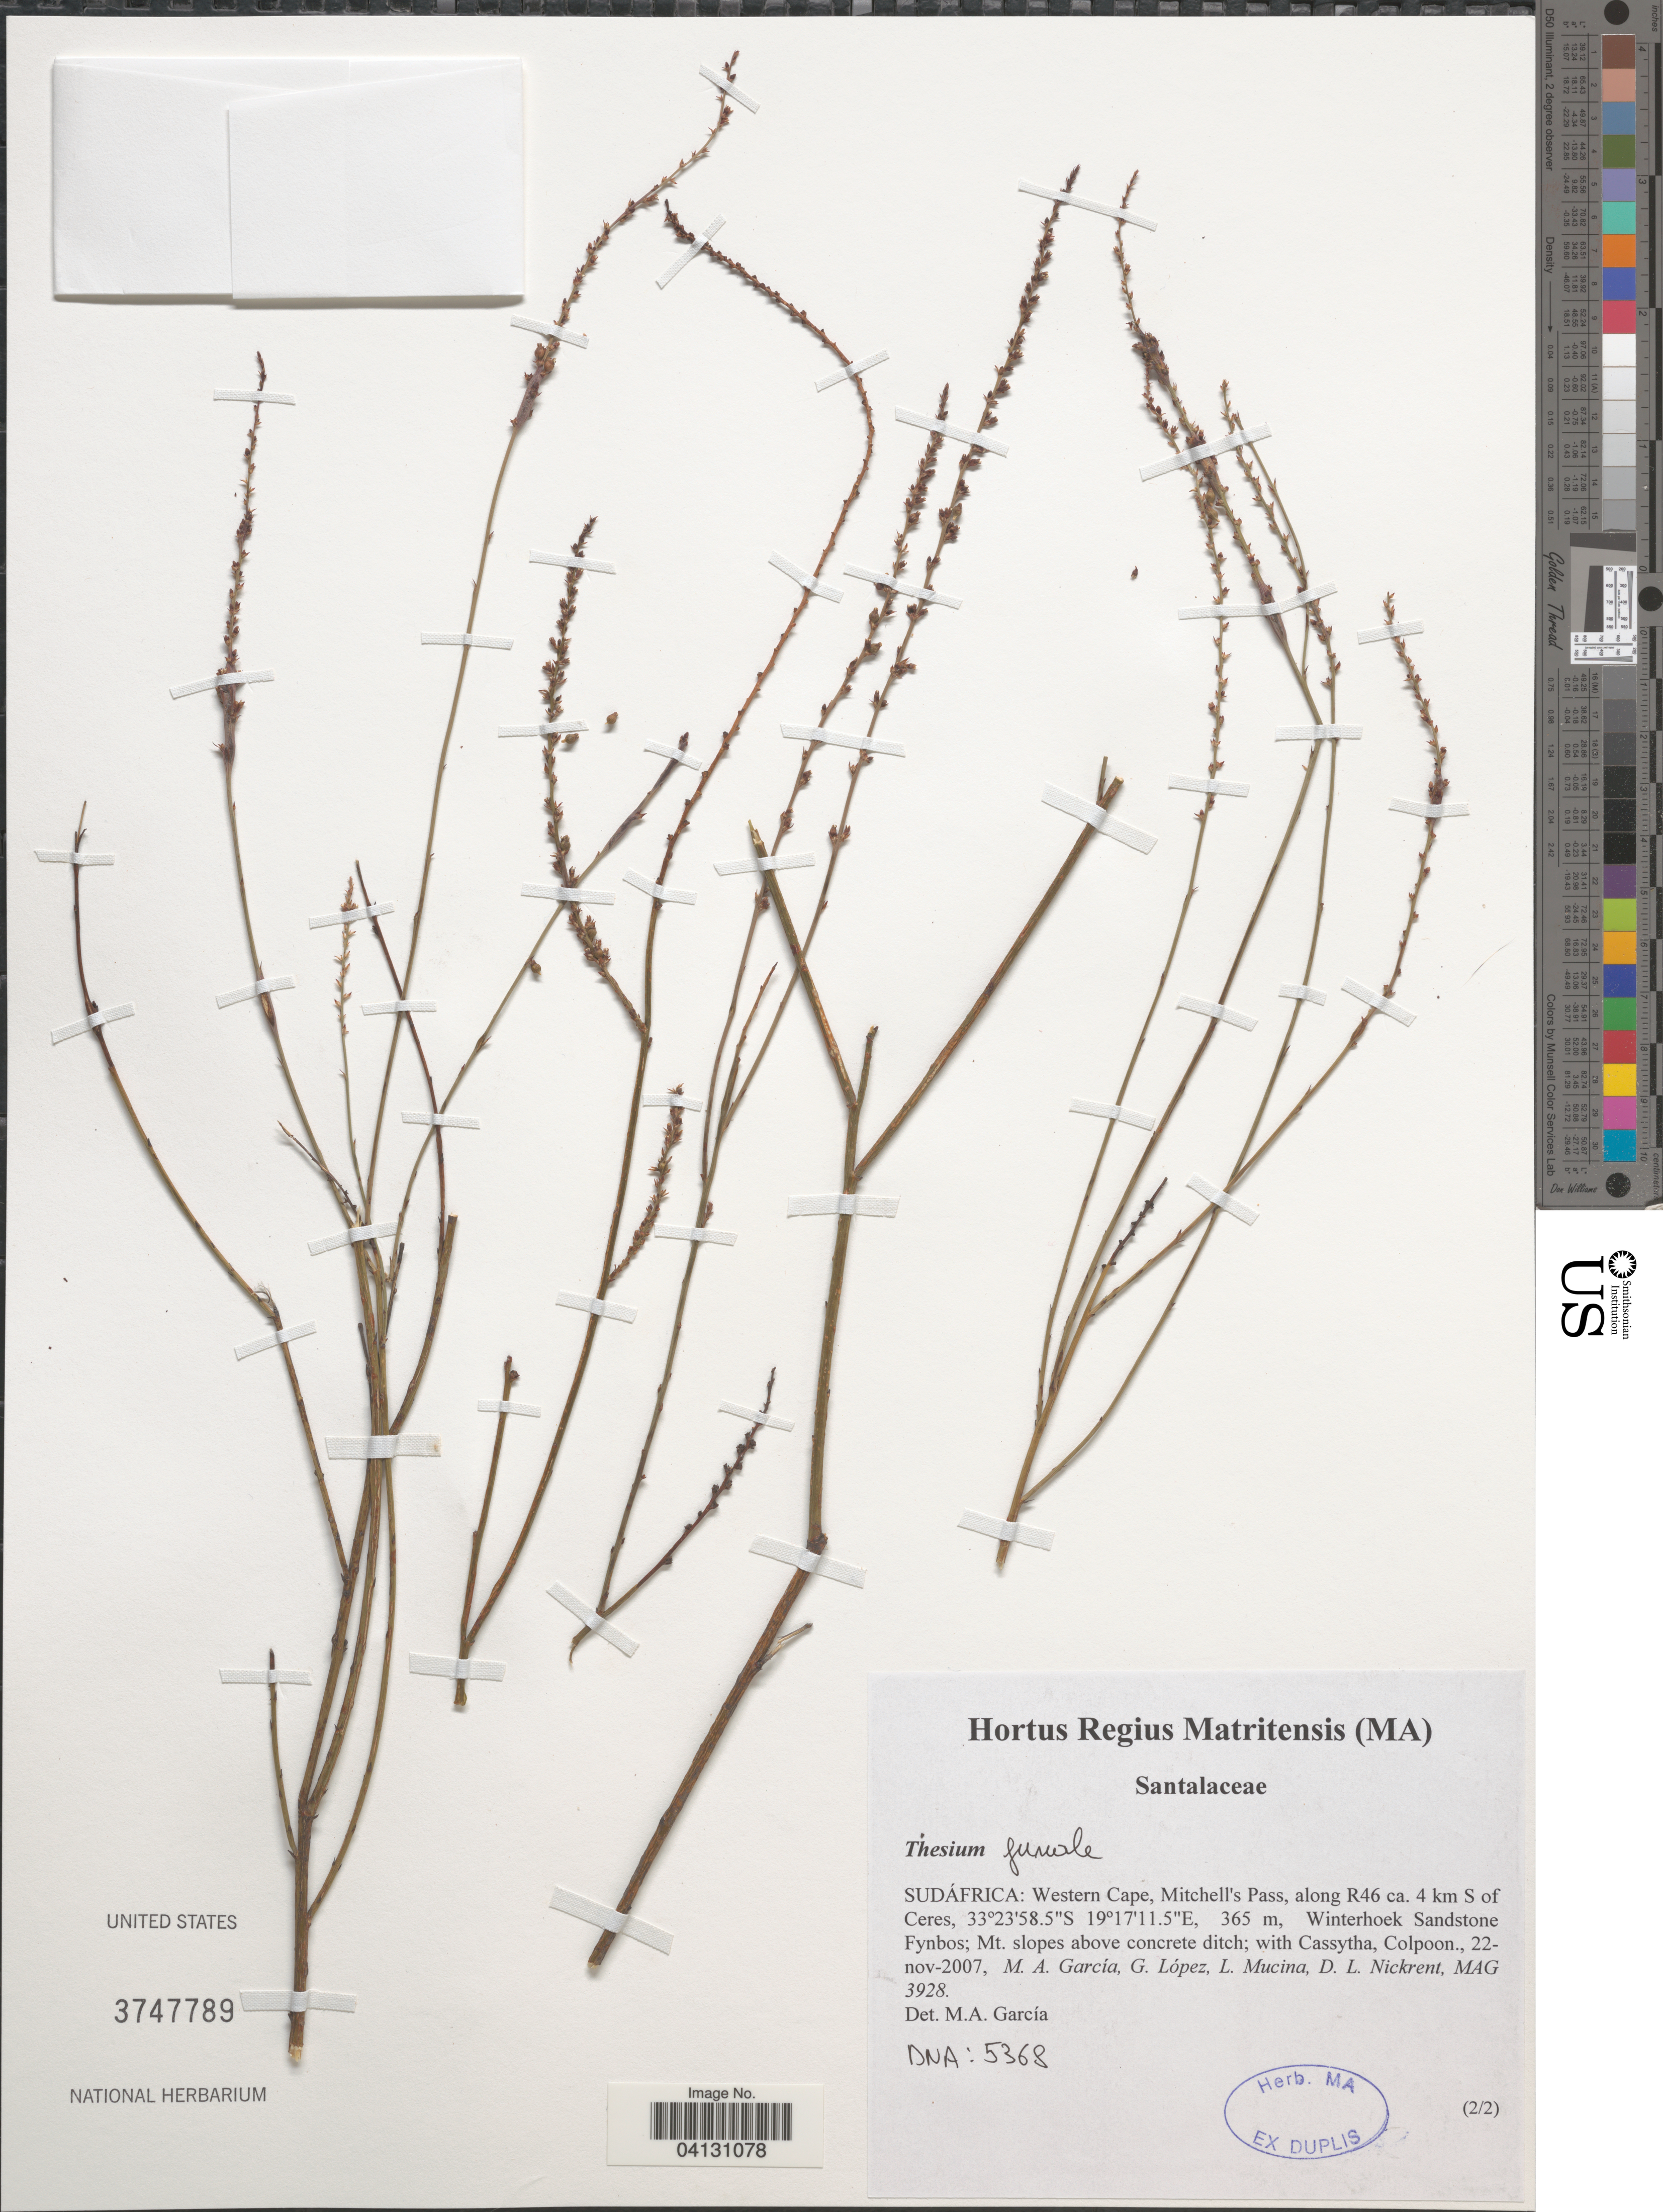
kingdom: Plantae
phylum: Tracheophyta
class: Magnoliopsida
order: Santalales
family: Thesiaceae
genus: Thesium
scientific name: Thesium funale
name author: L.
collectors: M. A. García, G. López, L. Mucina & D. Nickrent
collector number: MAG3928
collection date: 2007-11-22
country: South Africa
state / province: Western Cape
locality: Sudáfrica: Mitchell's Pass, along R46 ca. 4 km S of Ceres. Winterhoek Sandstone Fynbos; Mt. slopes above concrete ditch.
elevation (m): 365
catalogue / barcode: US 3747789